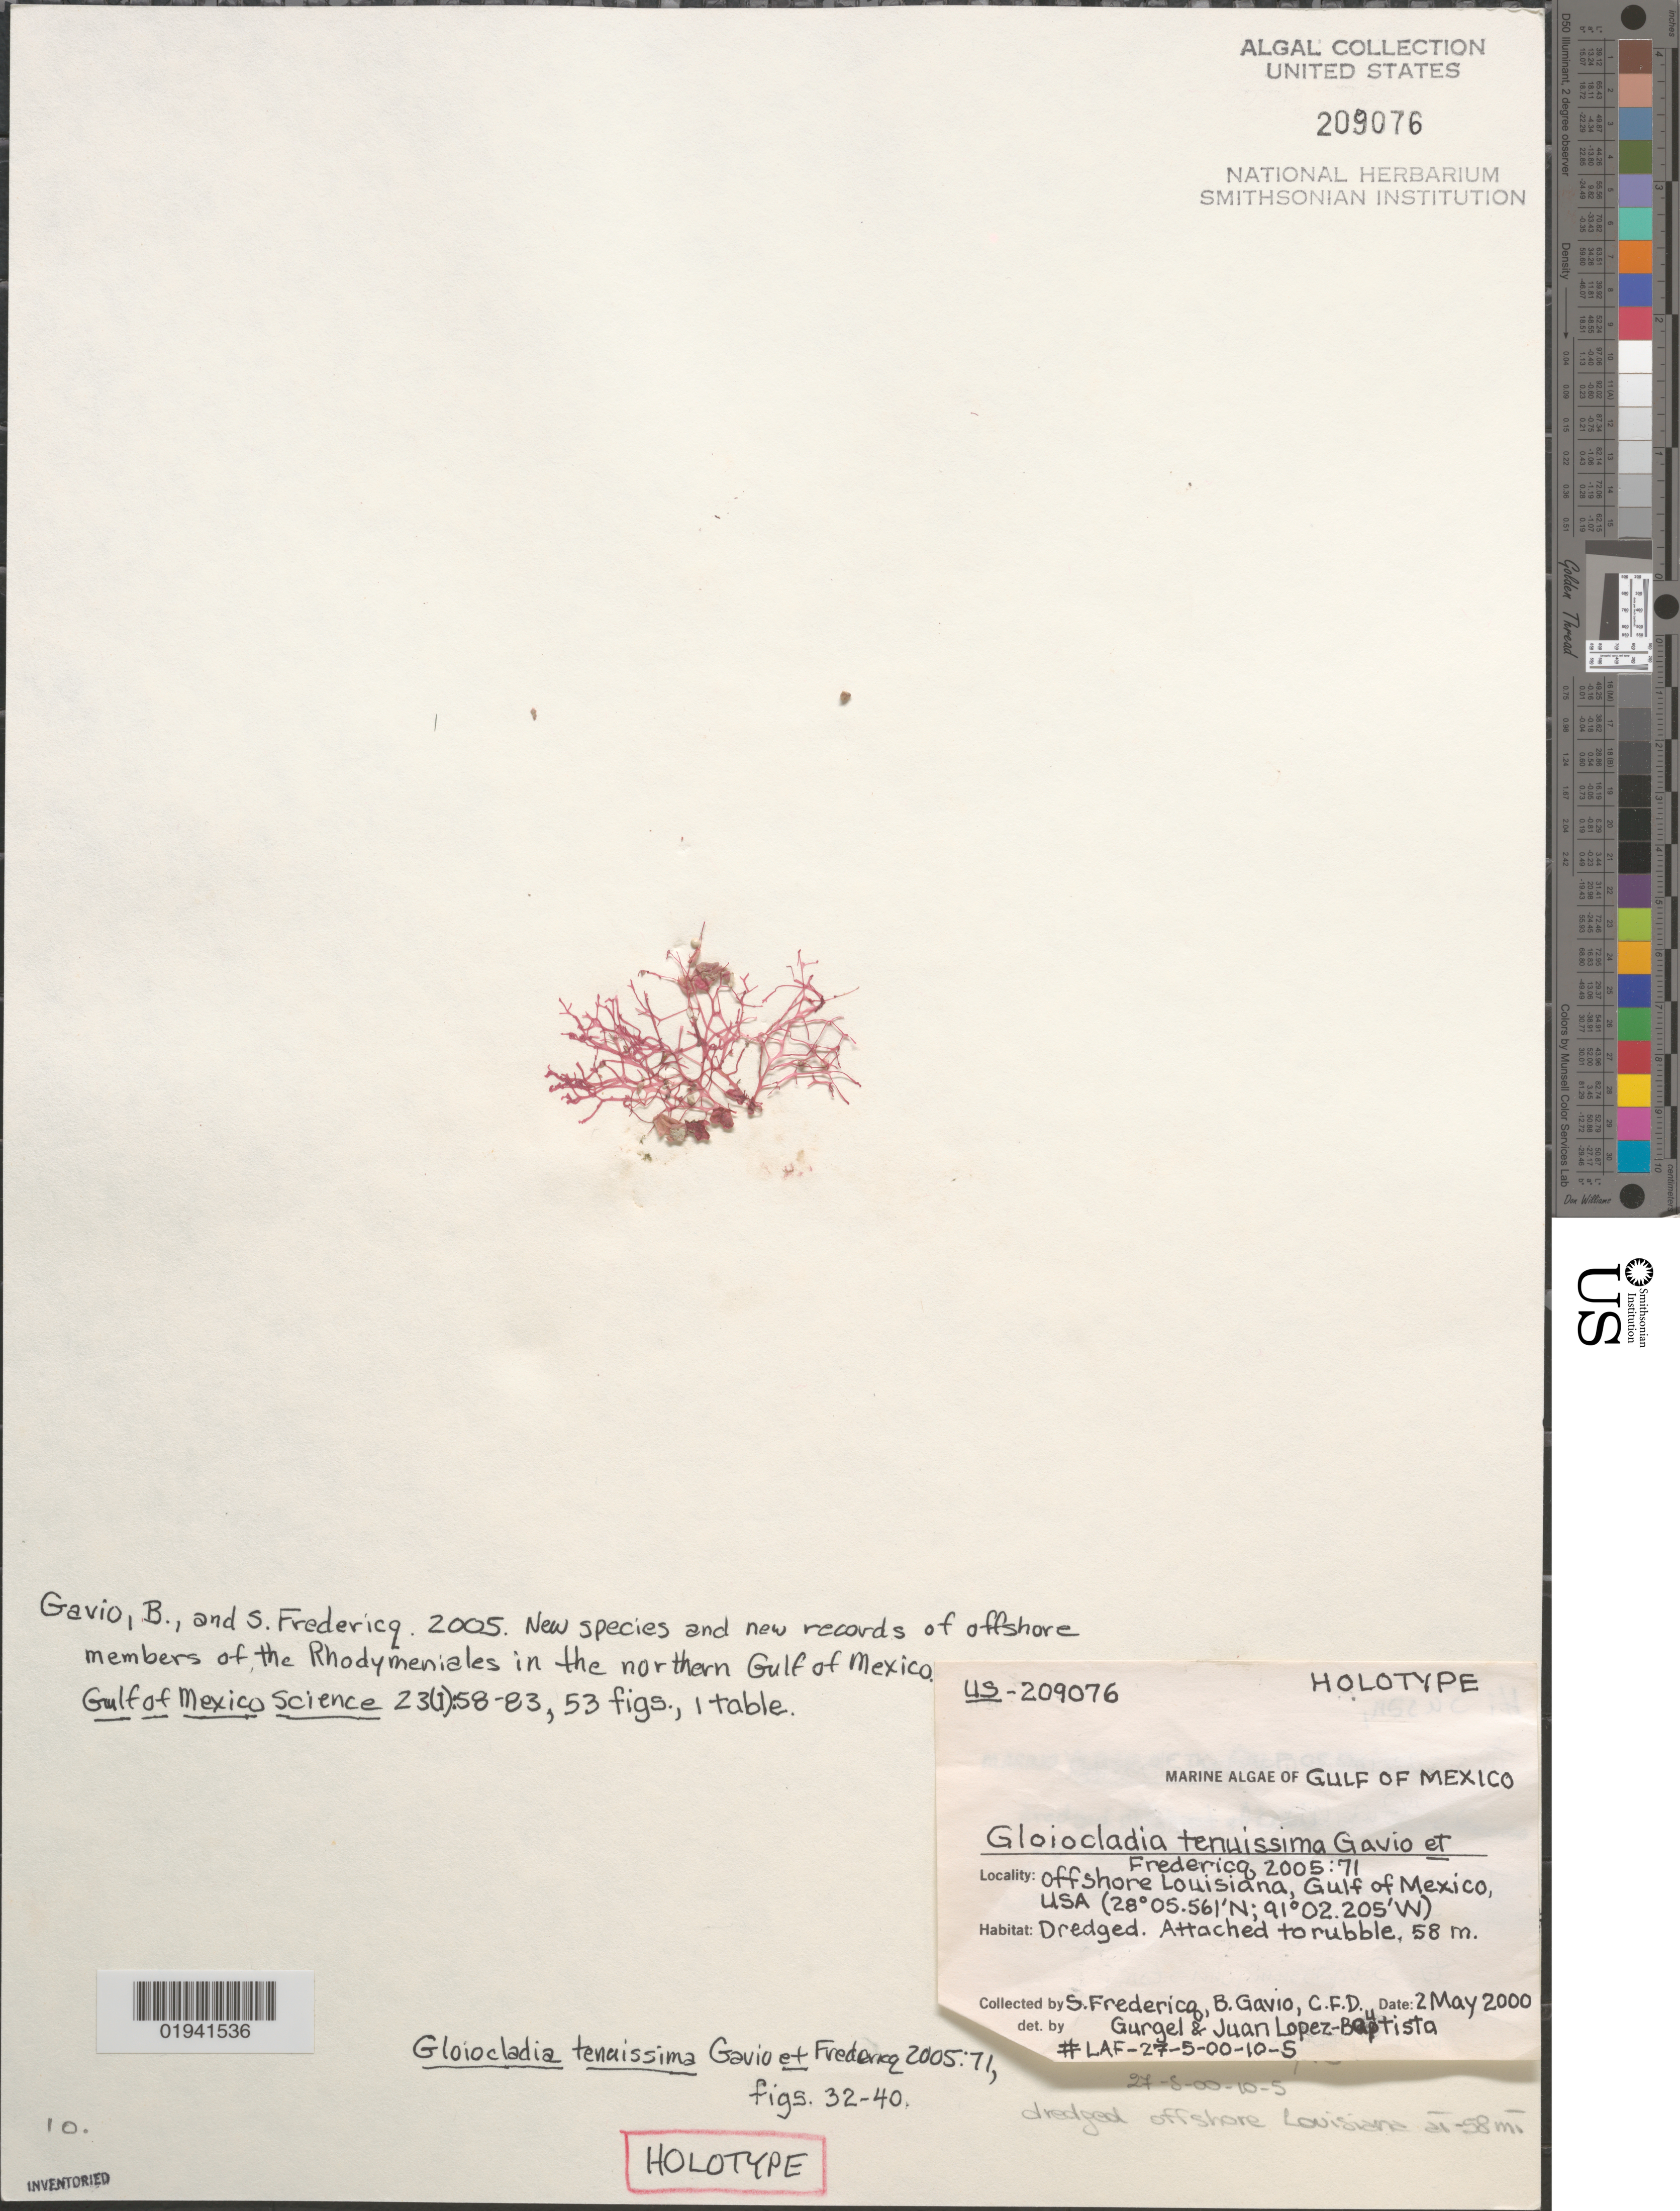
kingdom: Plantae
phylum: Rhodophyta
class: Florideophyceae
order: Rhodymeniales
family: Faucheaceae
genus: Gloiocladia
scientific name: Gloiocladia tenuissima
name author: Gavio & Fredericq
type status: Holotype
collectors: S. Fredericq, B. Gavio, C. Gurgel & J. Lopez-Bautista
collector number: LAF-27-5-00-10-5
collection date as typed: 02 May 2000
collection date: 2000-05-02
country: United States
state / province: Louisiana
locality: Offshore of Lousiana, Gulf of Mexico.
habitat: Dredged 58 mdepth. Attached to rubble.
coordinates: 28 05.561'N, 91 02.205'W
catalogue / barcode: US 209076